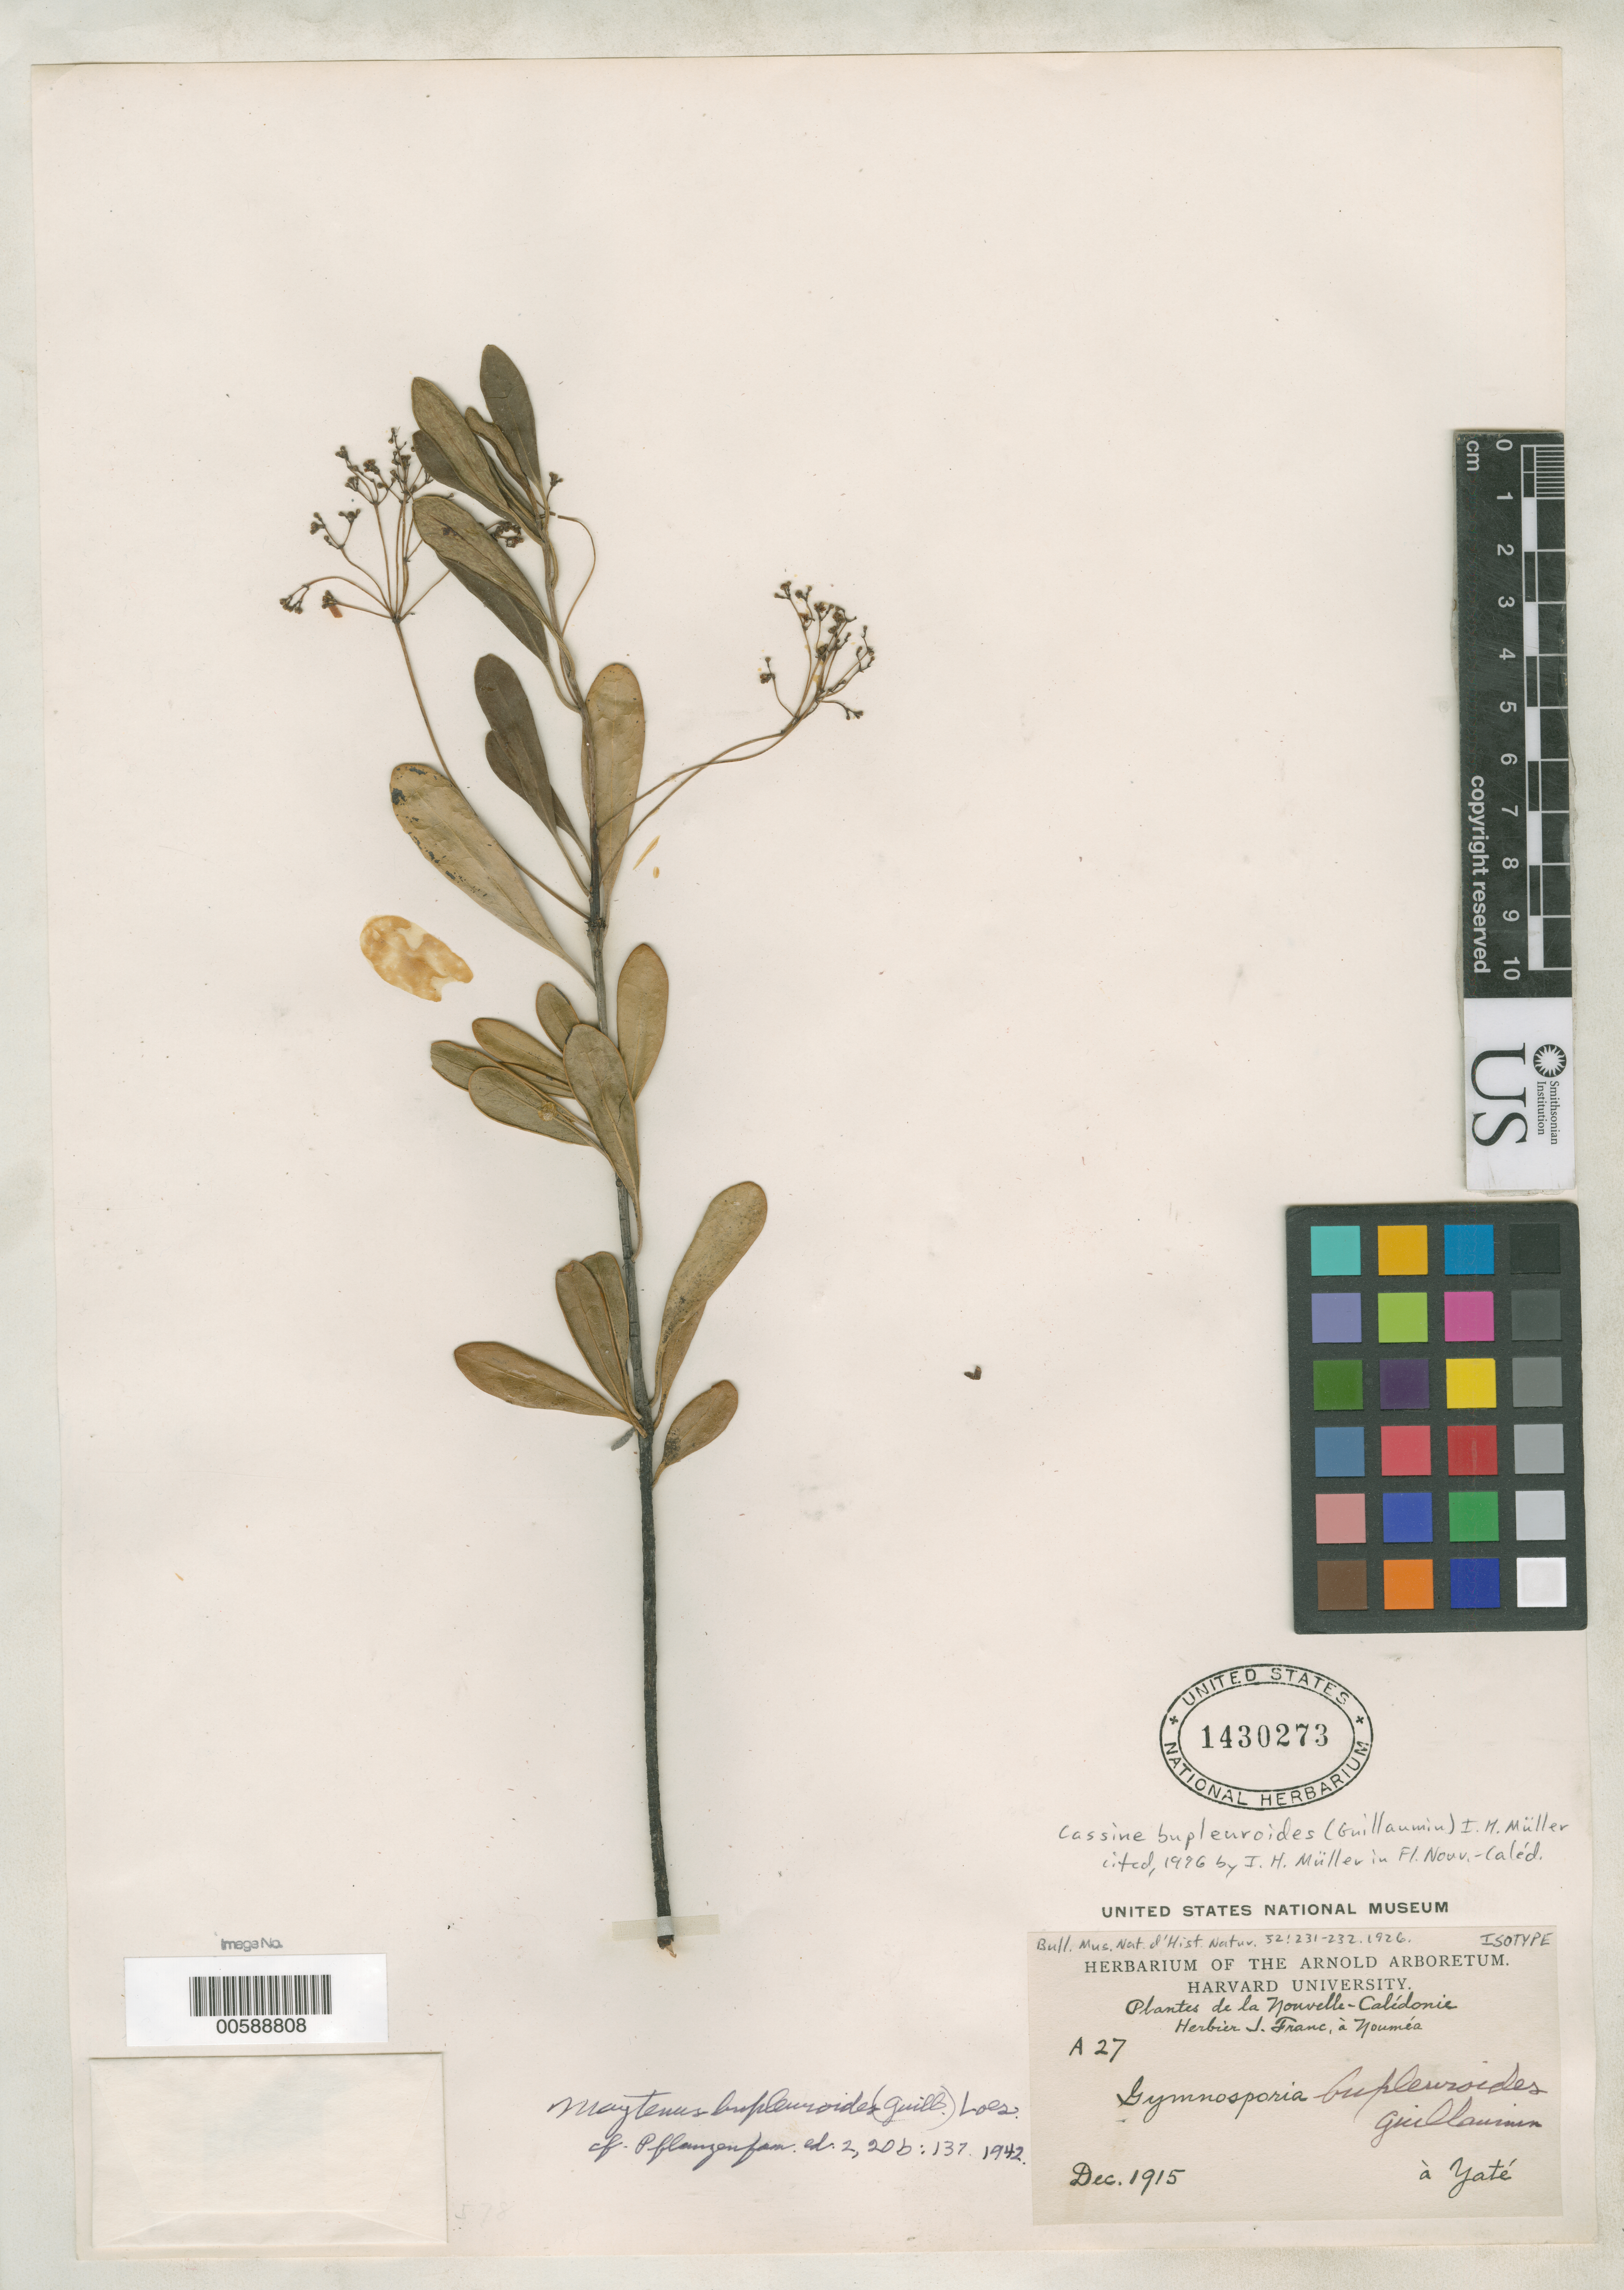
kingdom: Plantae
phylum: Tracheophyta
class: Magnoliopsida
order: Celastrales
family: Celastraceae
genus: Gymnosporia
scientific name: Gymnosporia bupleuroides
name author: Guillaumin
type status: Isotype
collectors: I. Franc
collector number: A27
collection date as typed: Dec 1915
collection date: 1915-12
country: New Caledonia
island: New Caledonia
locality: A Yate.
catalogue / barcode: US 1430273